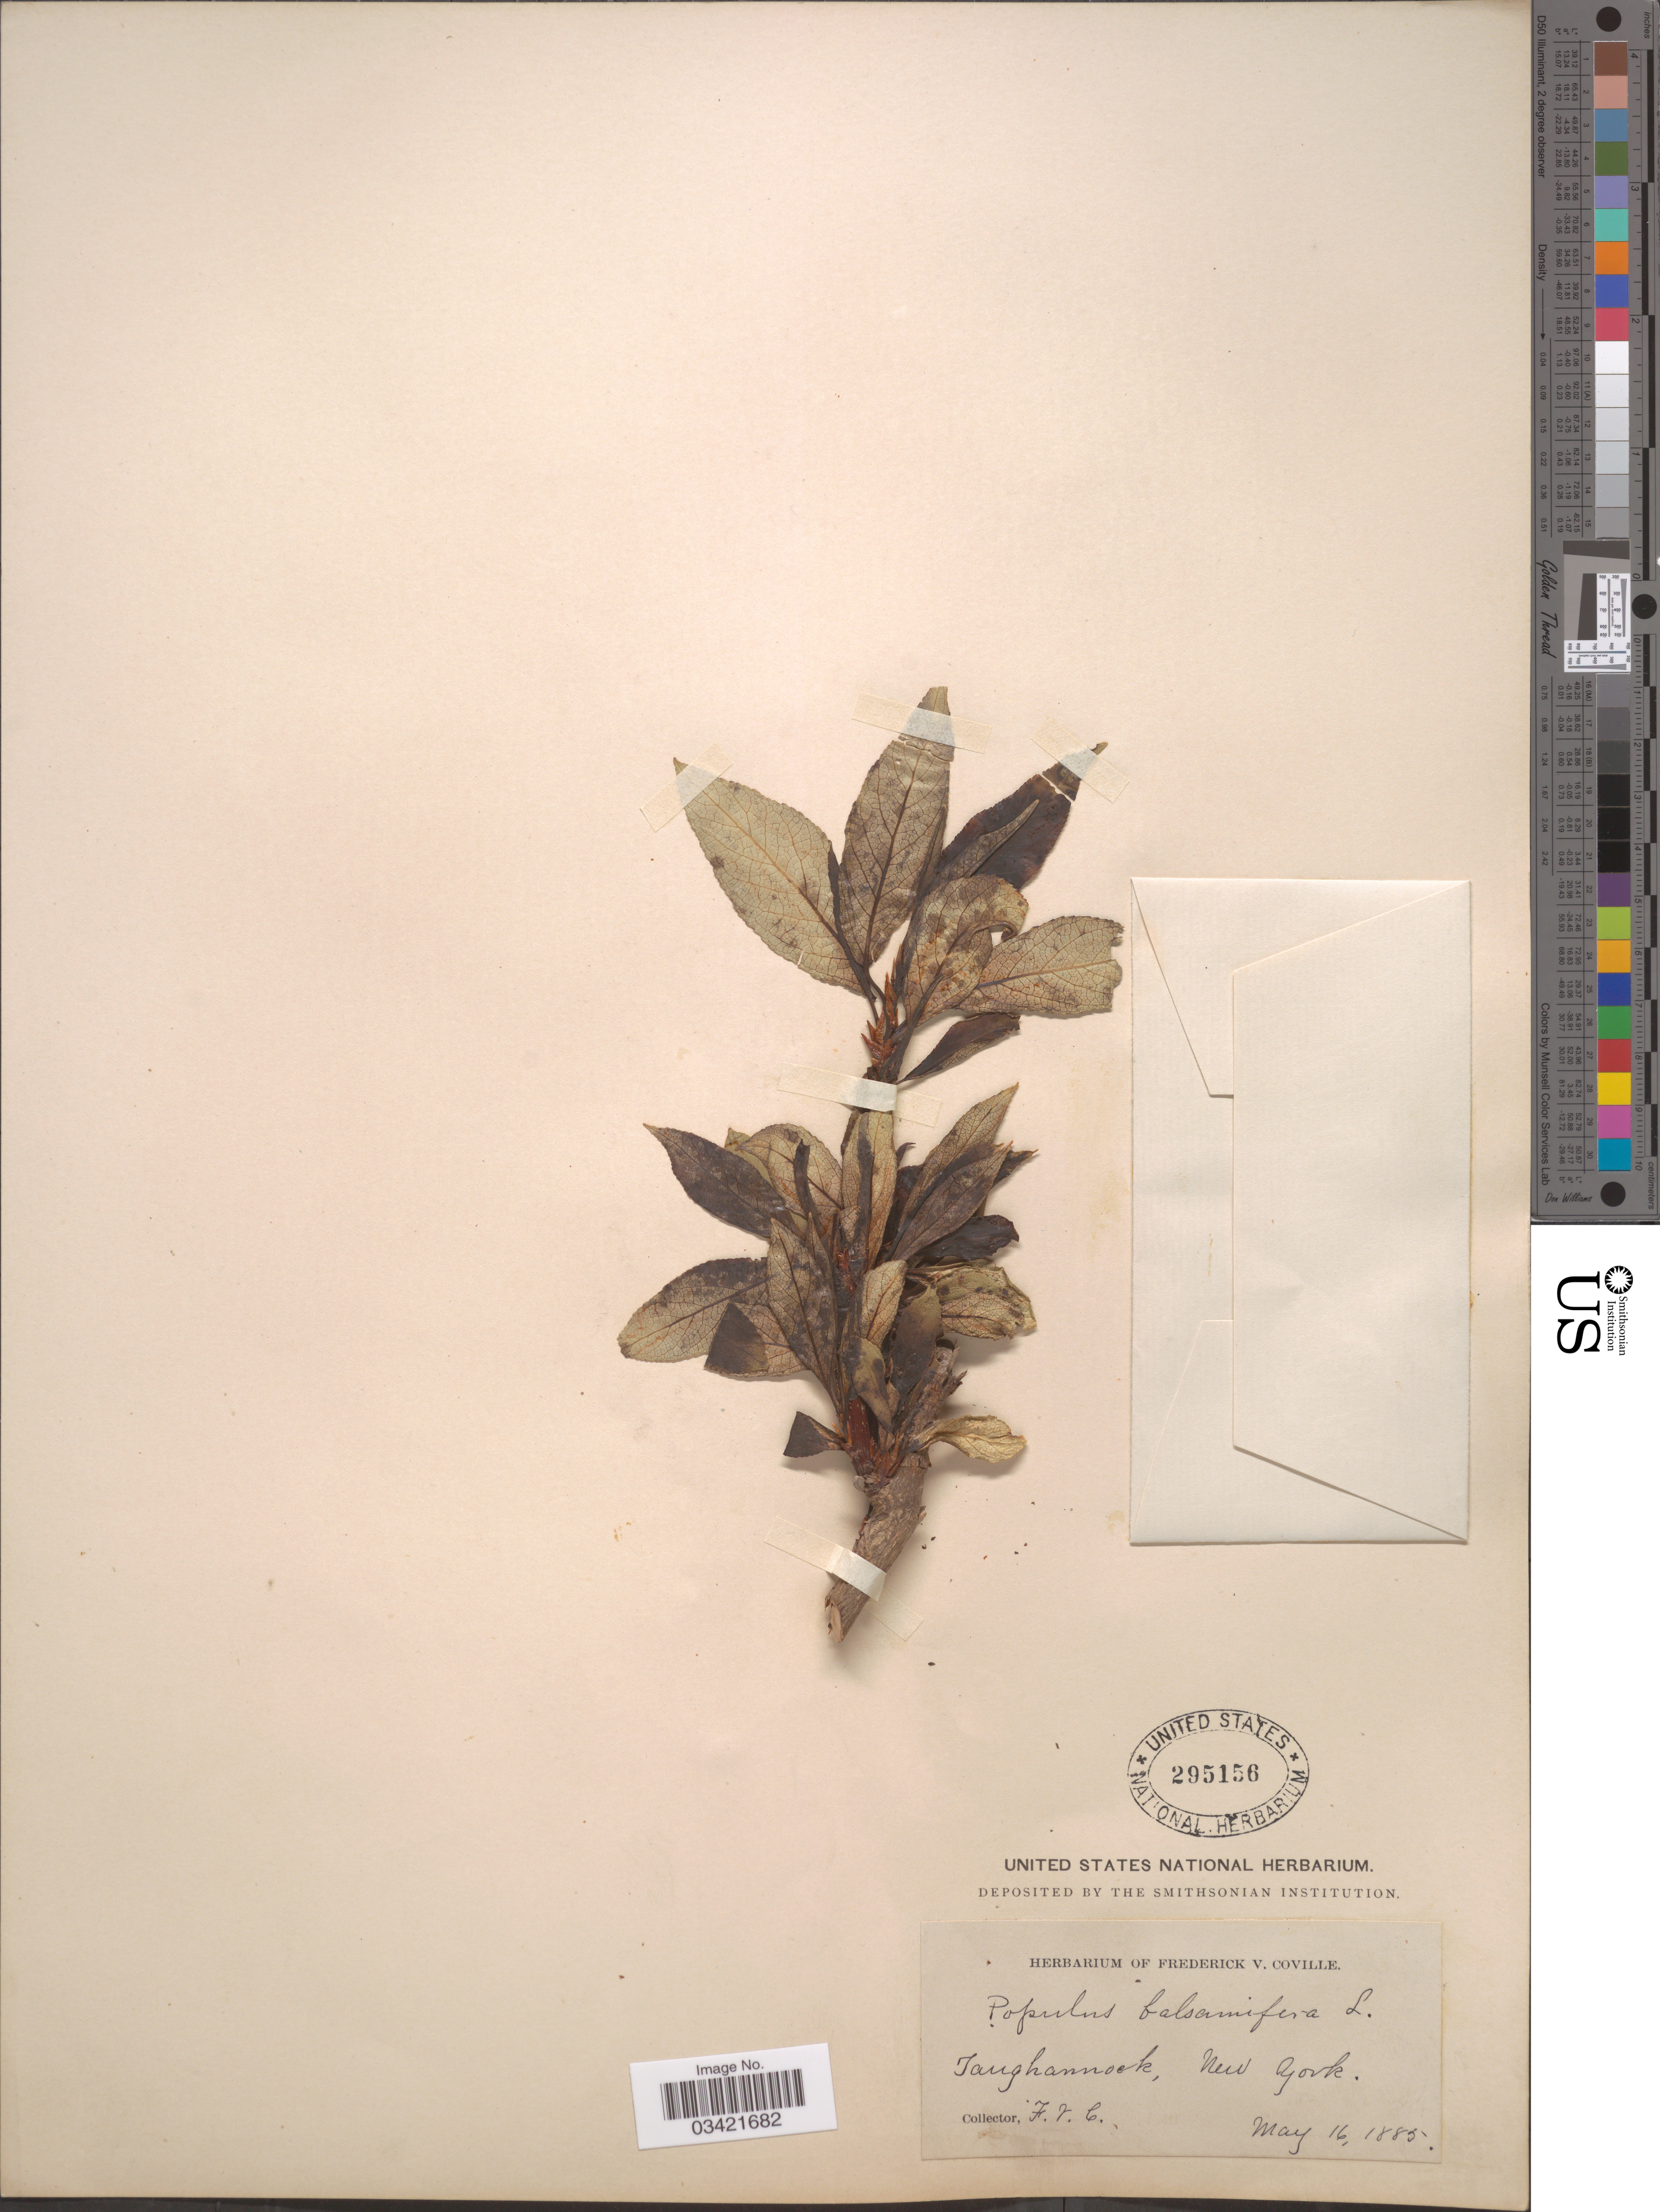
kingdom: Plantae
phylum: Tracheophyta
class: Magnoliopsida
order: Malpighiales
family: Salicaceae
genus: Populus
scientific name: Populus balsamifera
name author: L.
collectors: F. V. Coville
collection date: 1885-05-16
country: United States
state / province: New York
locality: Tanghannock.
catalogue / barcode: US 295156